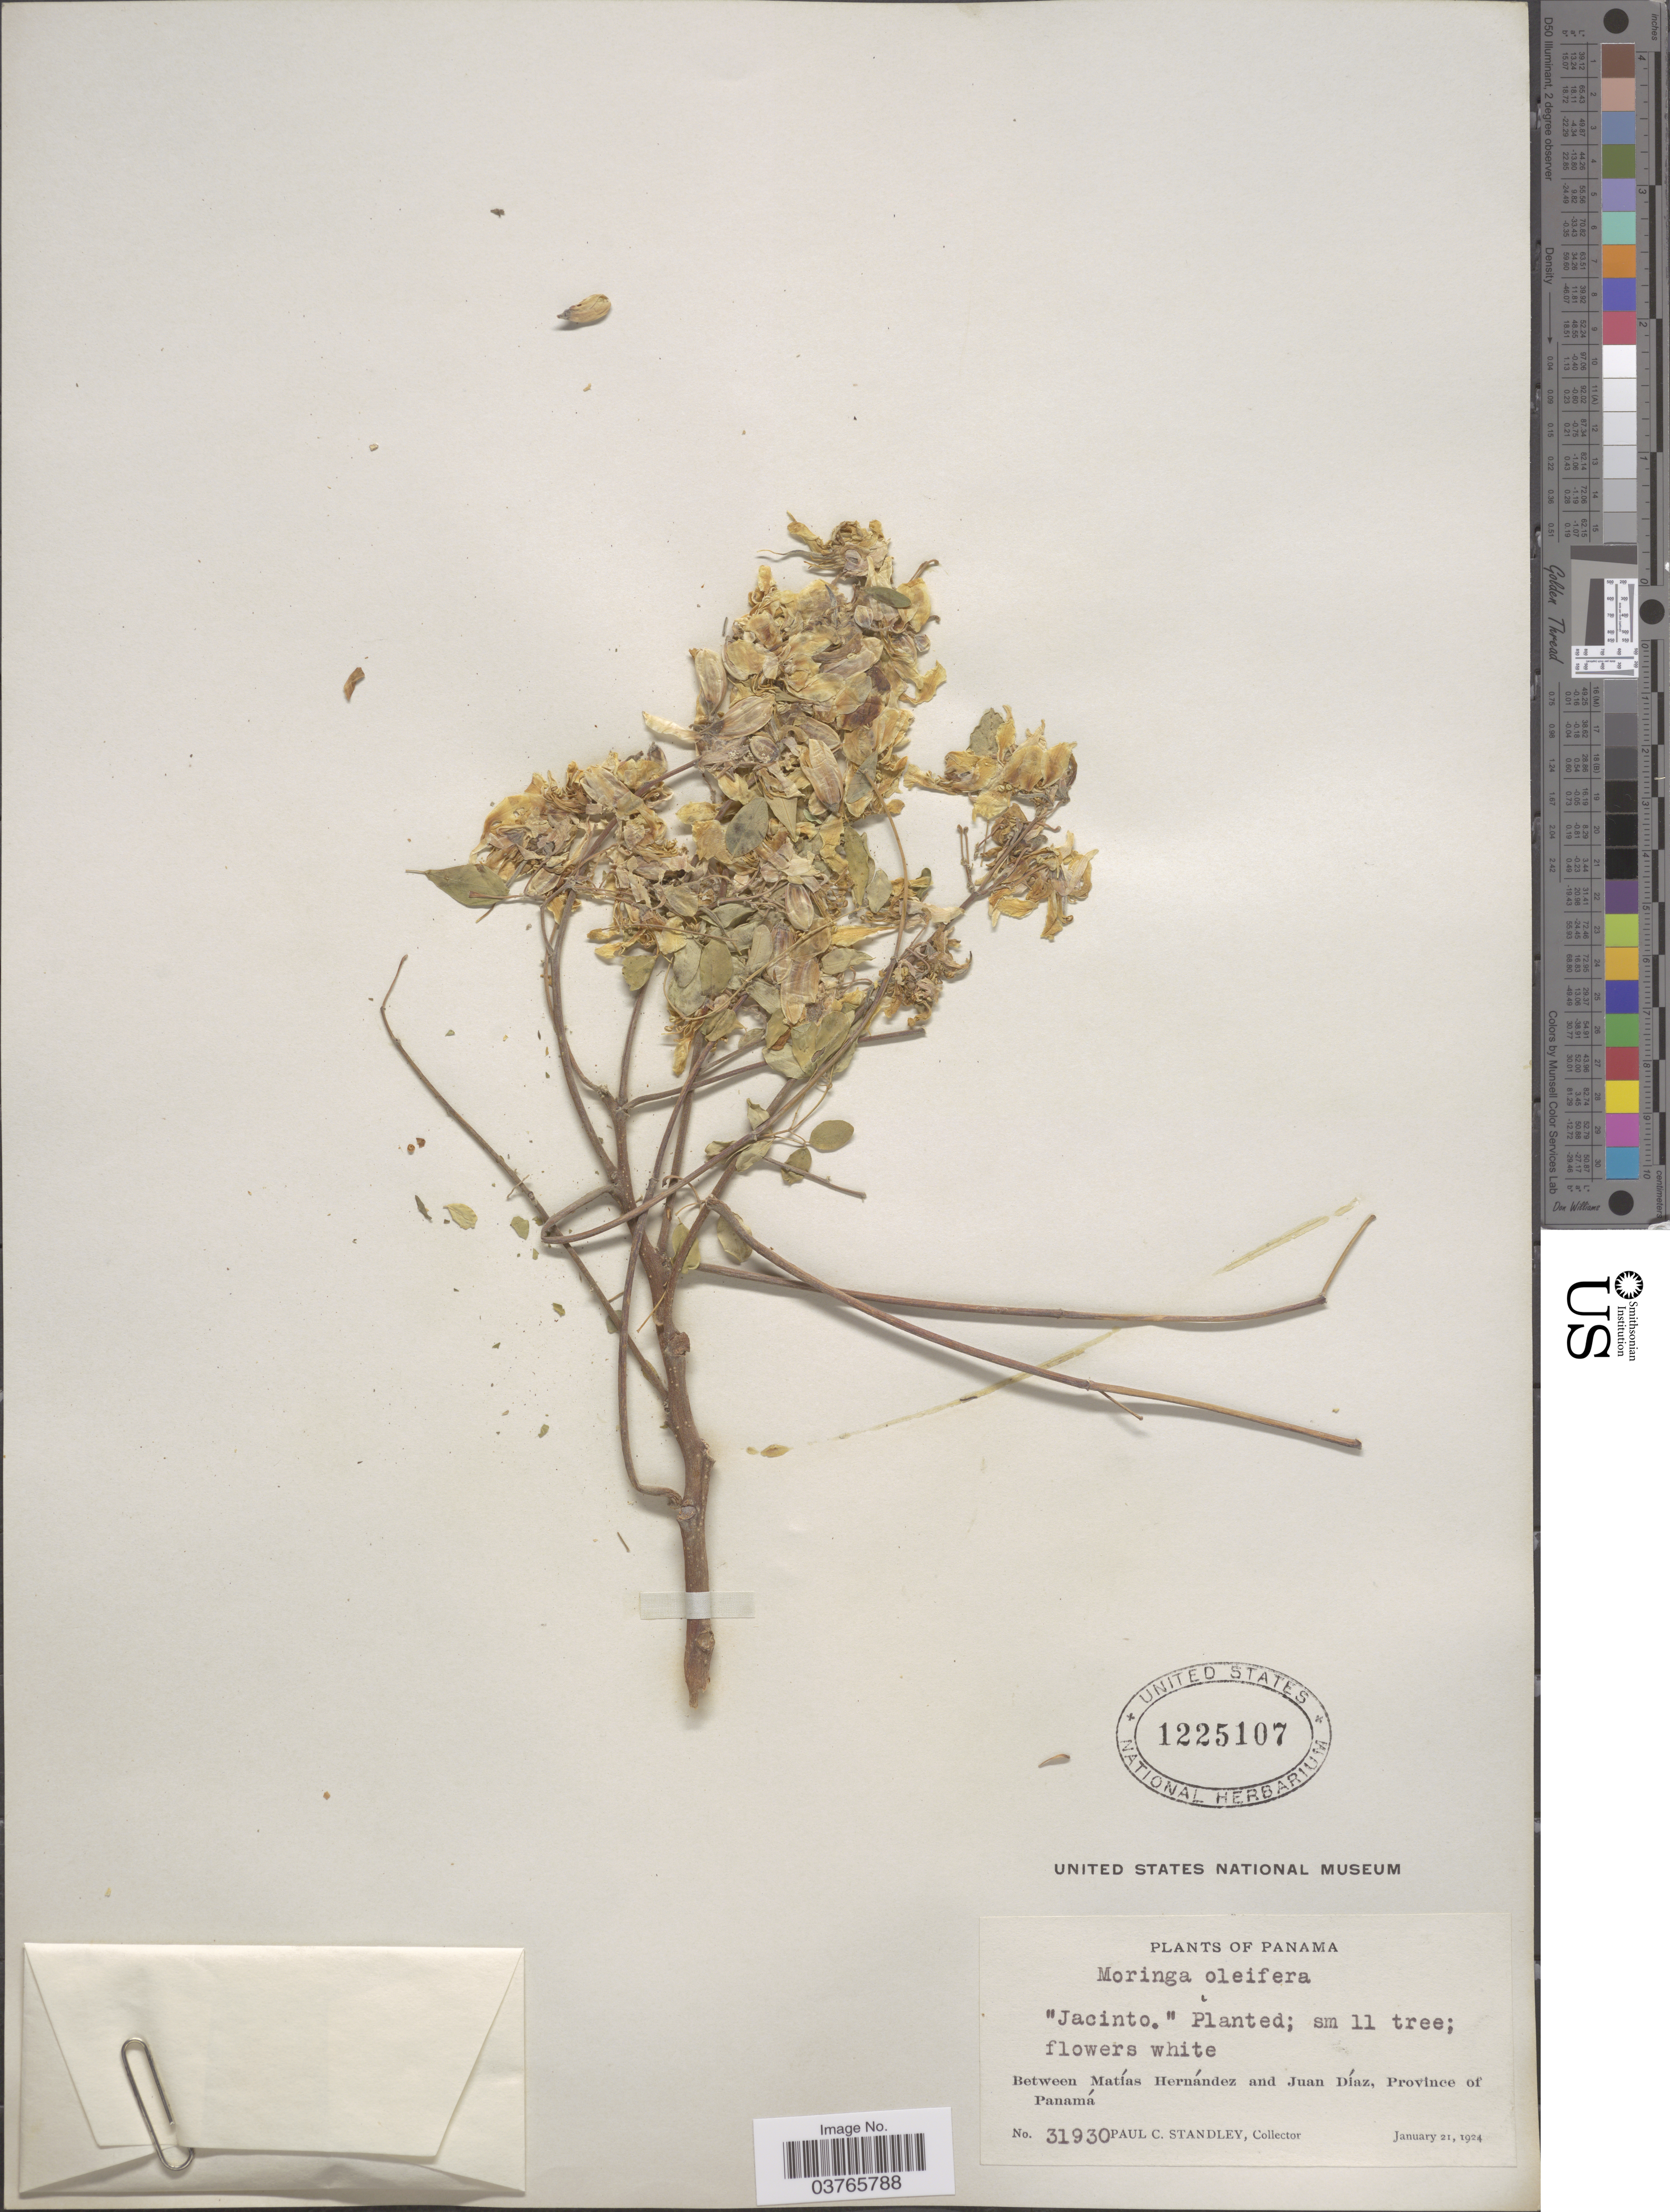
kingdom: Plantae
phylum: Tracheophyta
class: Magnoliopsida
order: Brassicales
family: Moringaceae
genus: Moringa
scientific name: Moringa oleifera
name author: Lam.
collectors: P. C. Standley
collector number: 31930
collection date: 1924-01-21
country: Panama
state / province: Panamá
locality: Between Matías Hernández and Juan Díaz.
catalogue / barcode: US 1225107